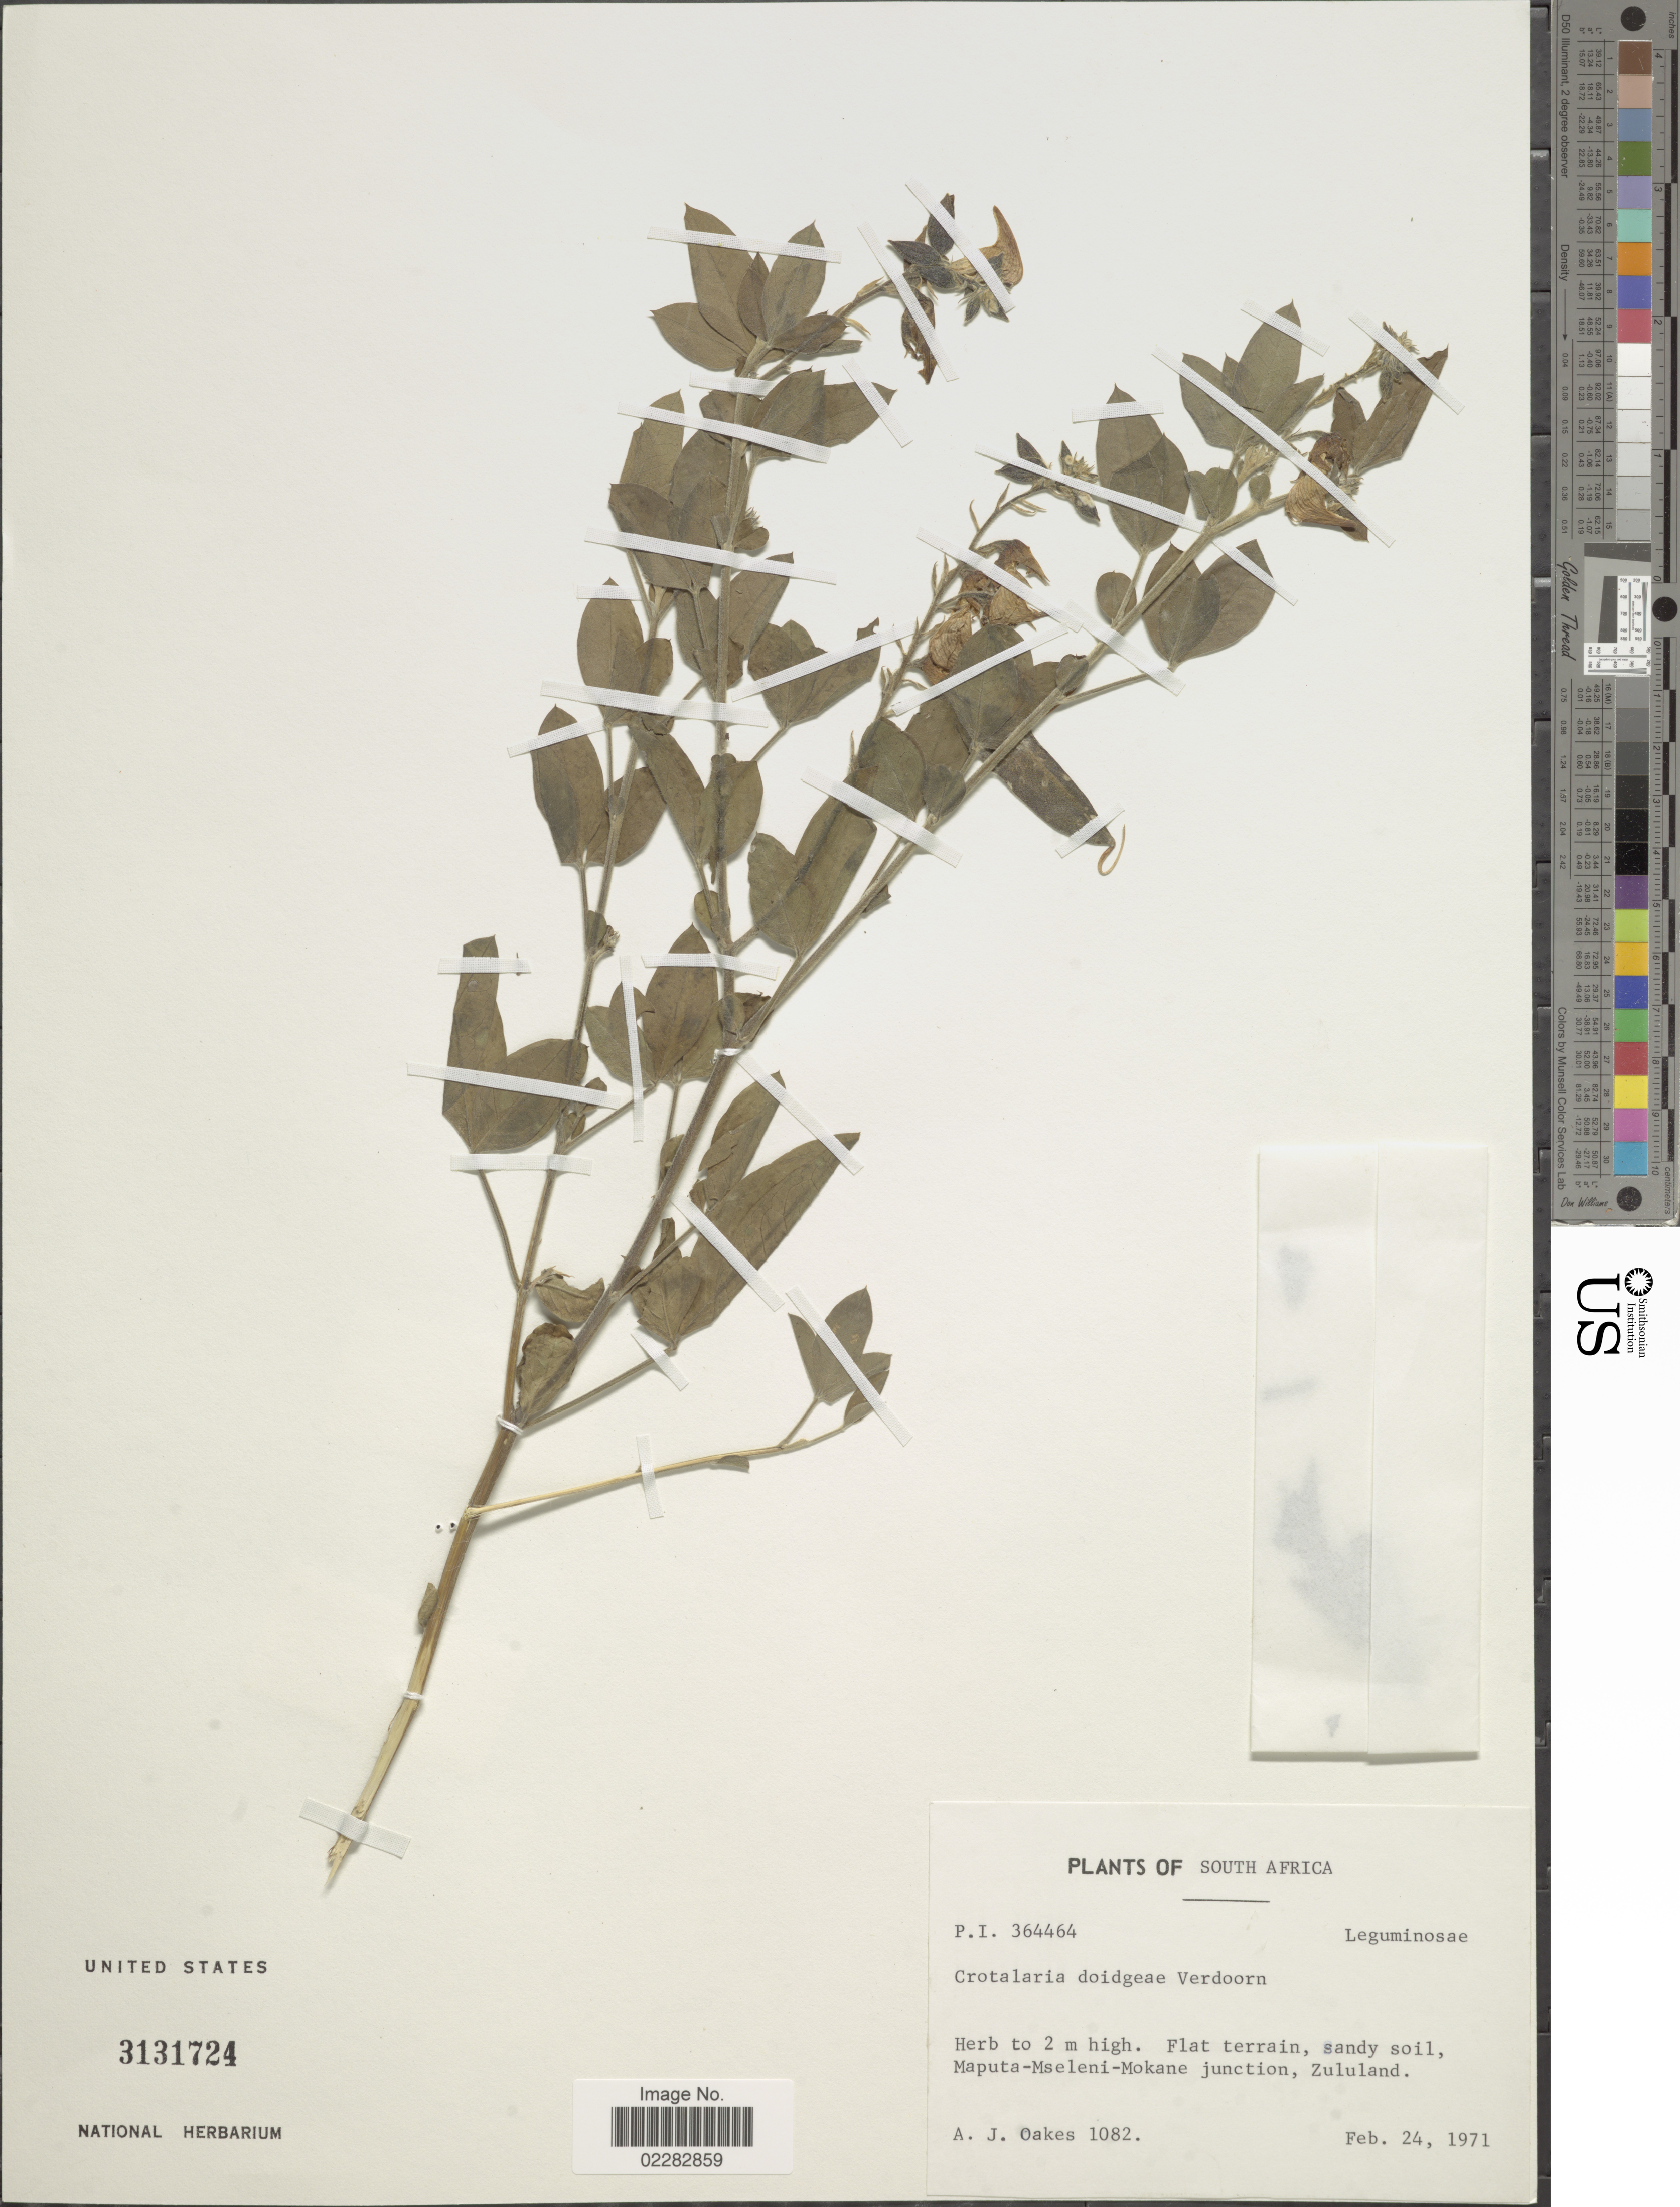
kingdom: Plantae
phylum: Tracheophyta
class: Magnoliopsida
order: Fabales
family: Fabaceae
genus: Crotalaria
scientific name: Crotalaria doidgeae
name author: Verd.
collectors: A. Oakes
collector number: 1082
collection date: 1971-02-24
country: South Africa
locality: Maputa-Mseleni-Mokane junction, Zululand.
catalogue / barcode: US 3131724